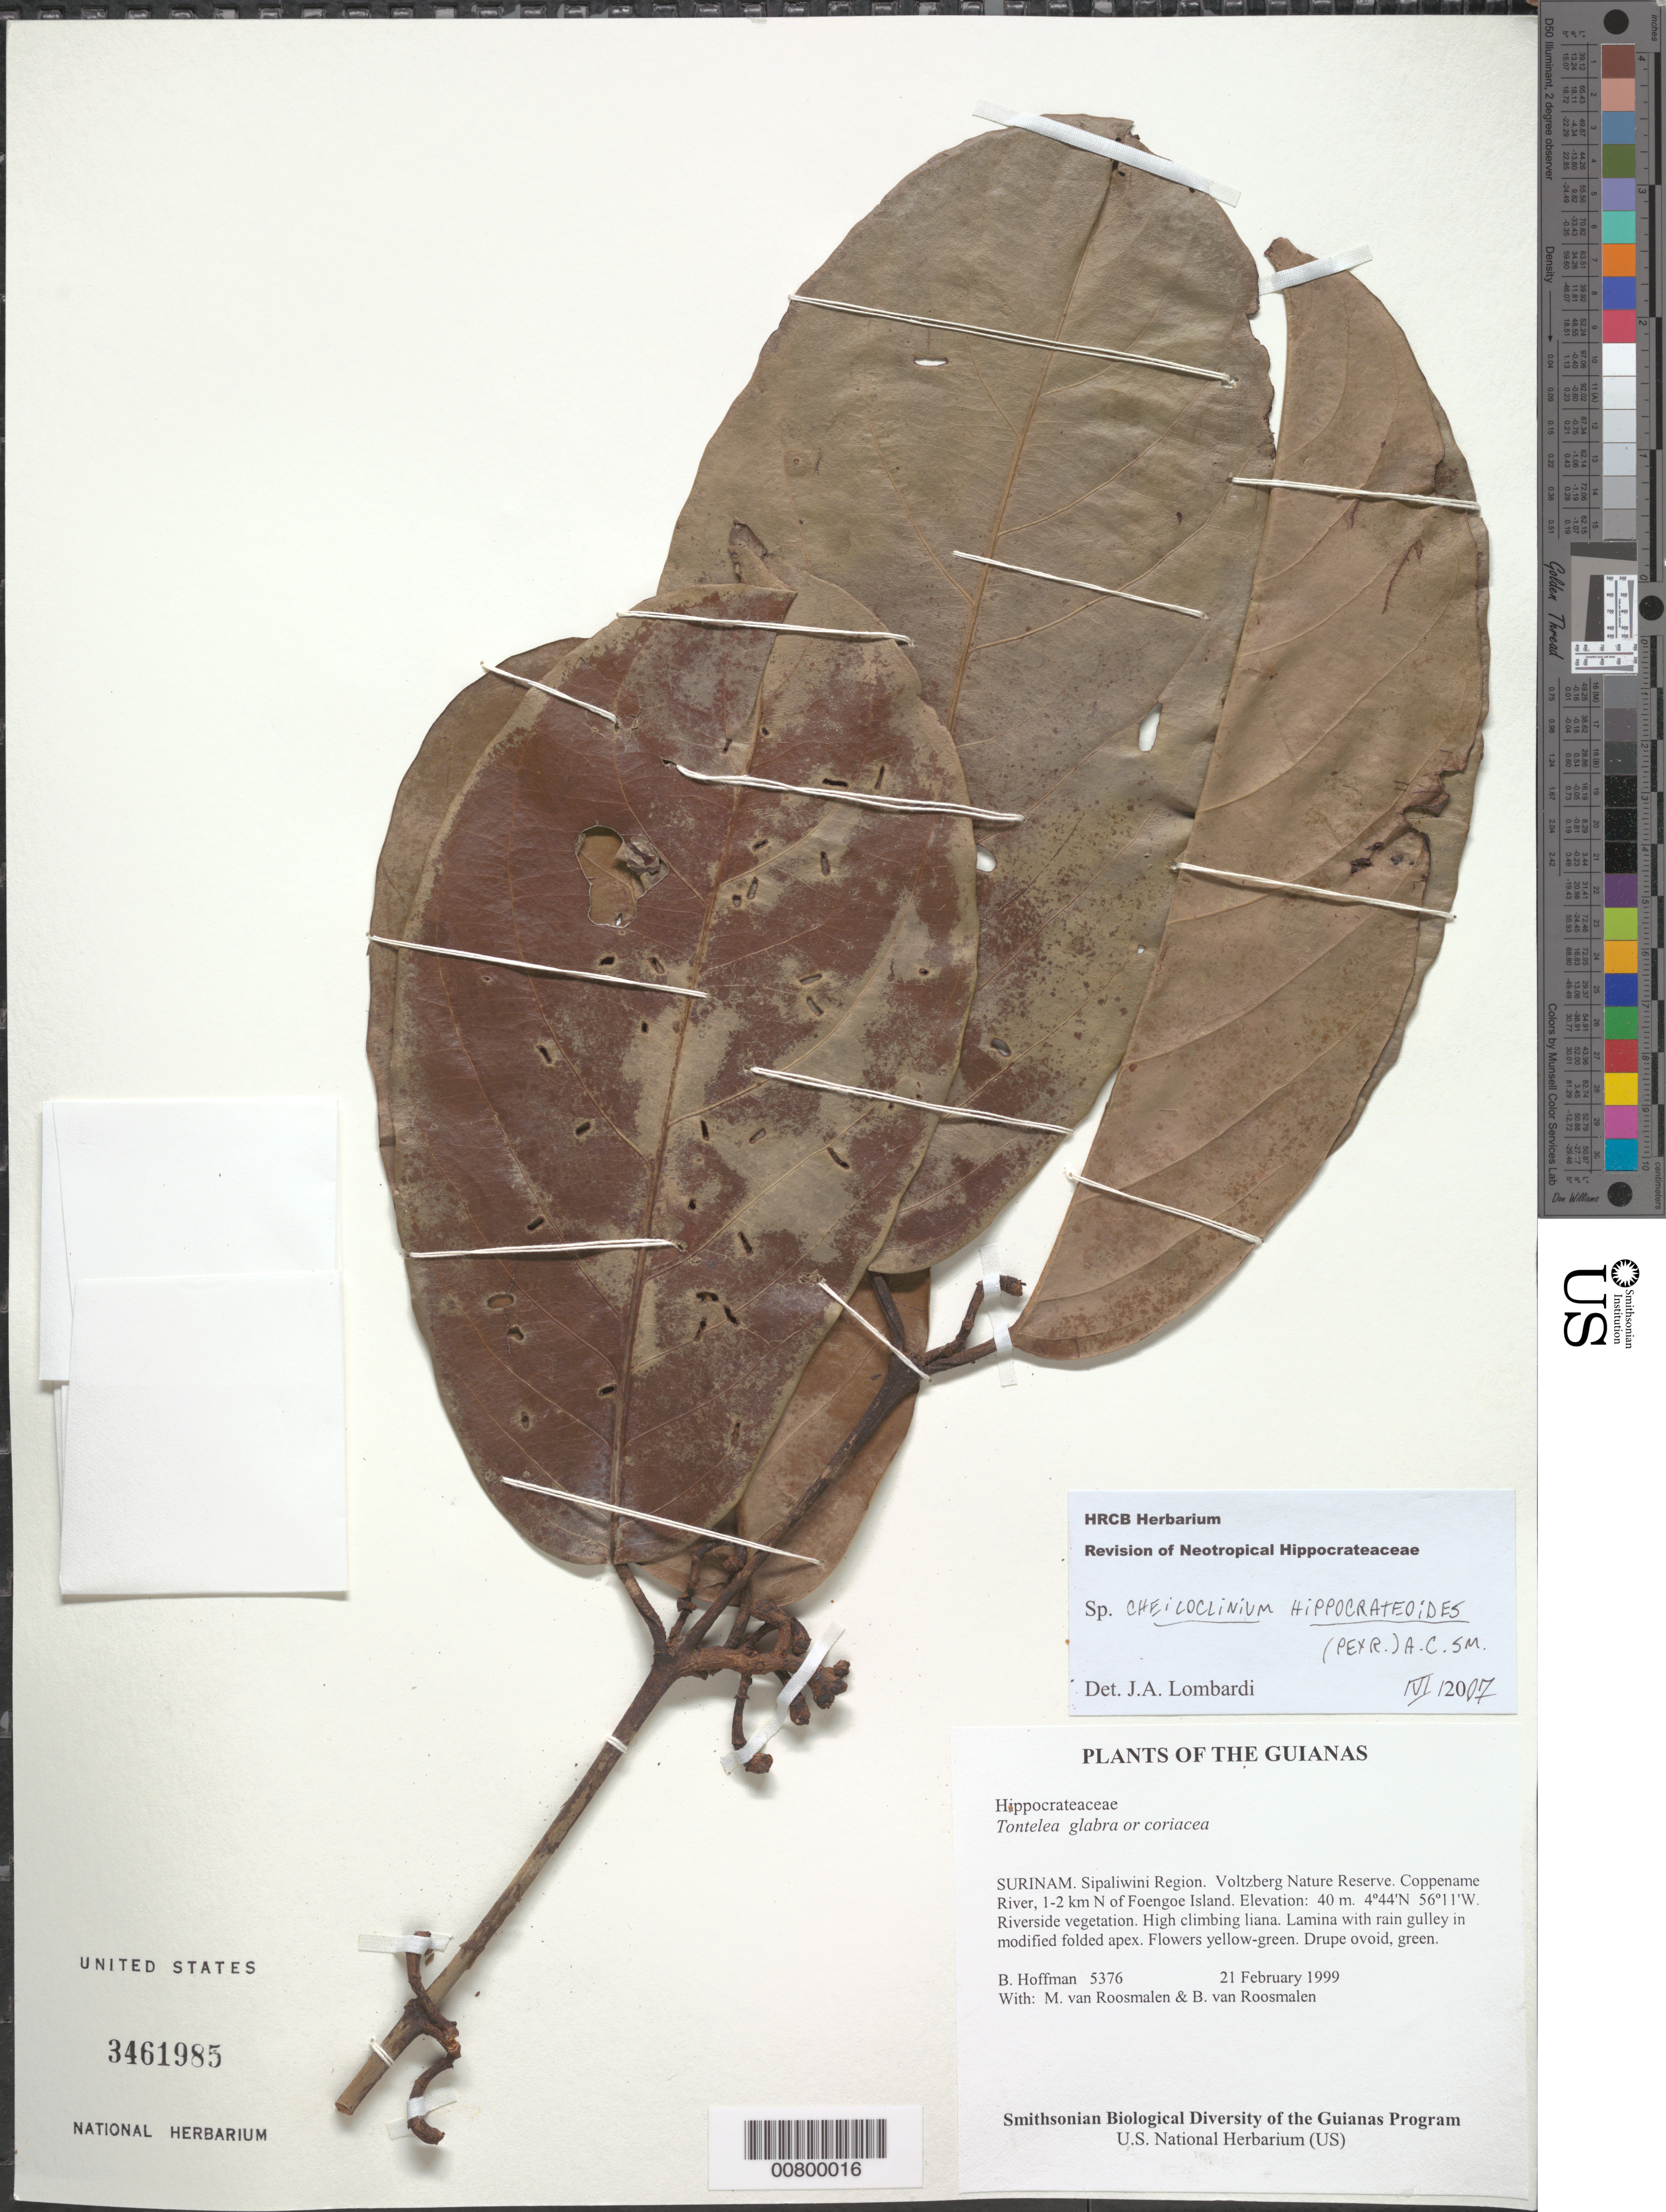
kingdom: Plantae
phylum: Tracheophyta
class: Magnoliopsida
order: Celastrales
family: Celastraceae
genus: Cheiloclinium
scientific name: Cheiloclinium hippocrateoides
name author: (Peyr.) A.C. Sm.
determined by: Lombardi, Julio A.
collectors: B. Hoffman, M. Roosmalen & B. Van Roosmalen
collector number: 5376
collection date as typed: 21 February 1999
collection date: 1999-02-21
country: Suriname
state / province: Sipaliwini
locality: Voltzberg Nature Reserve. Coppename River, 1-2 km N of Foengoe Island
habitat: Riverside vegetation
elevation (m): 40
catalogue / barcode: US 3461985